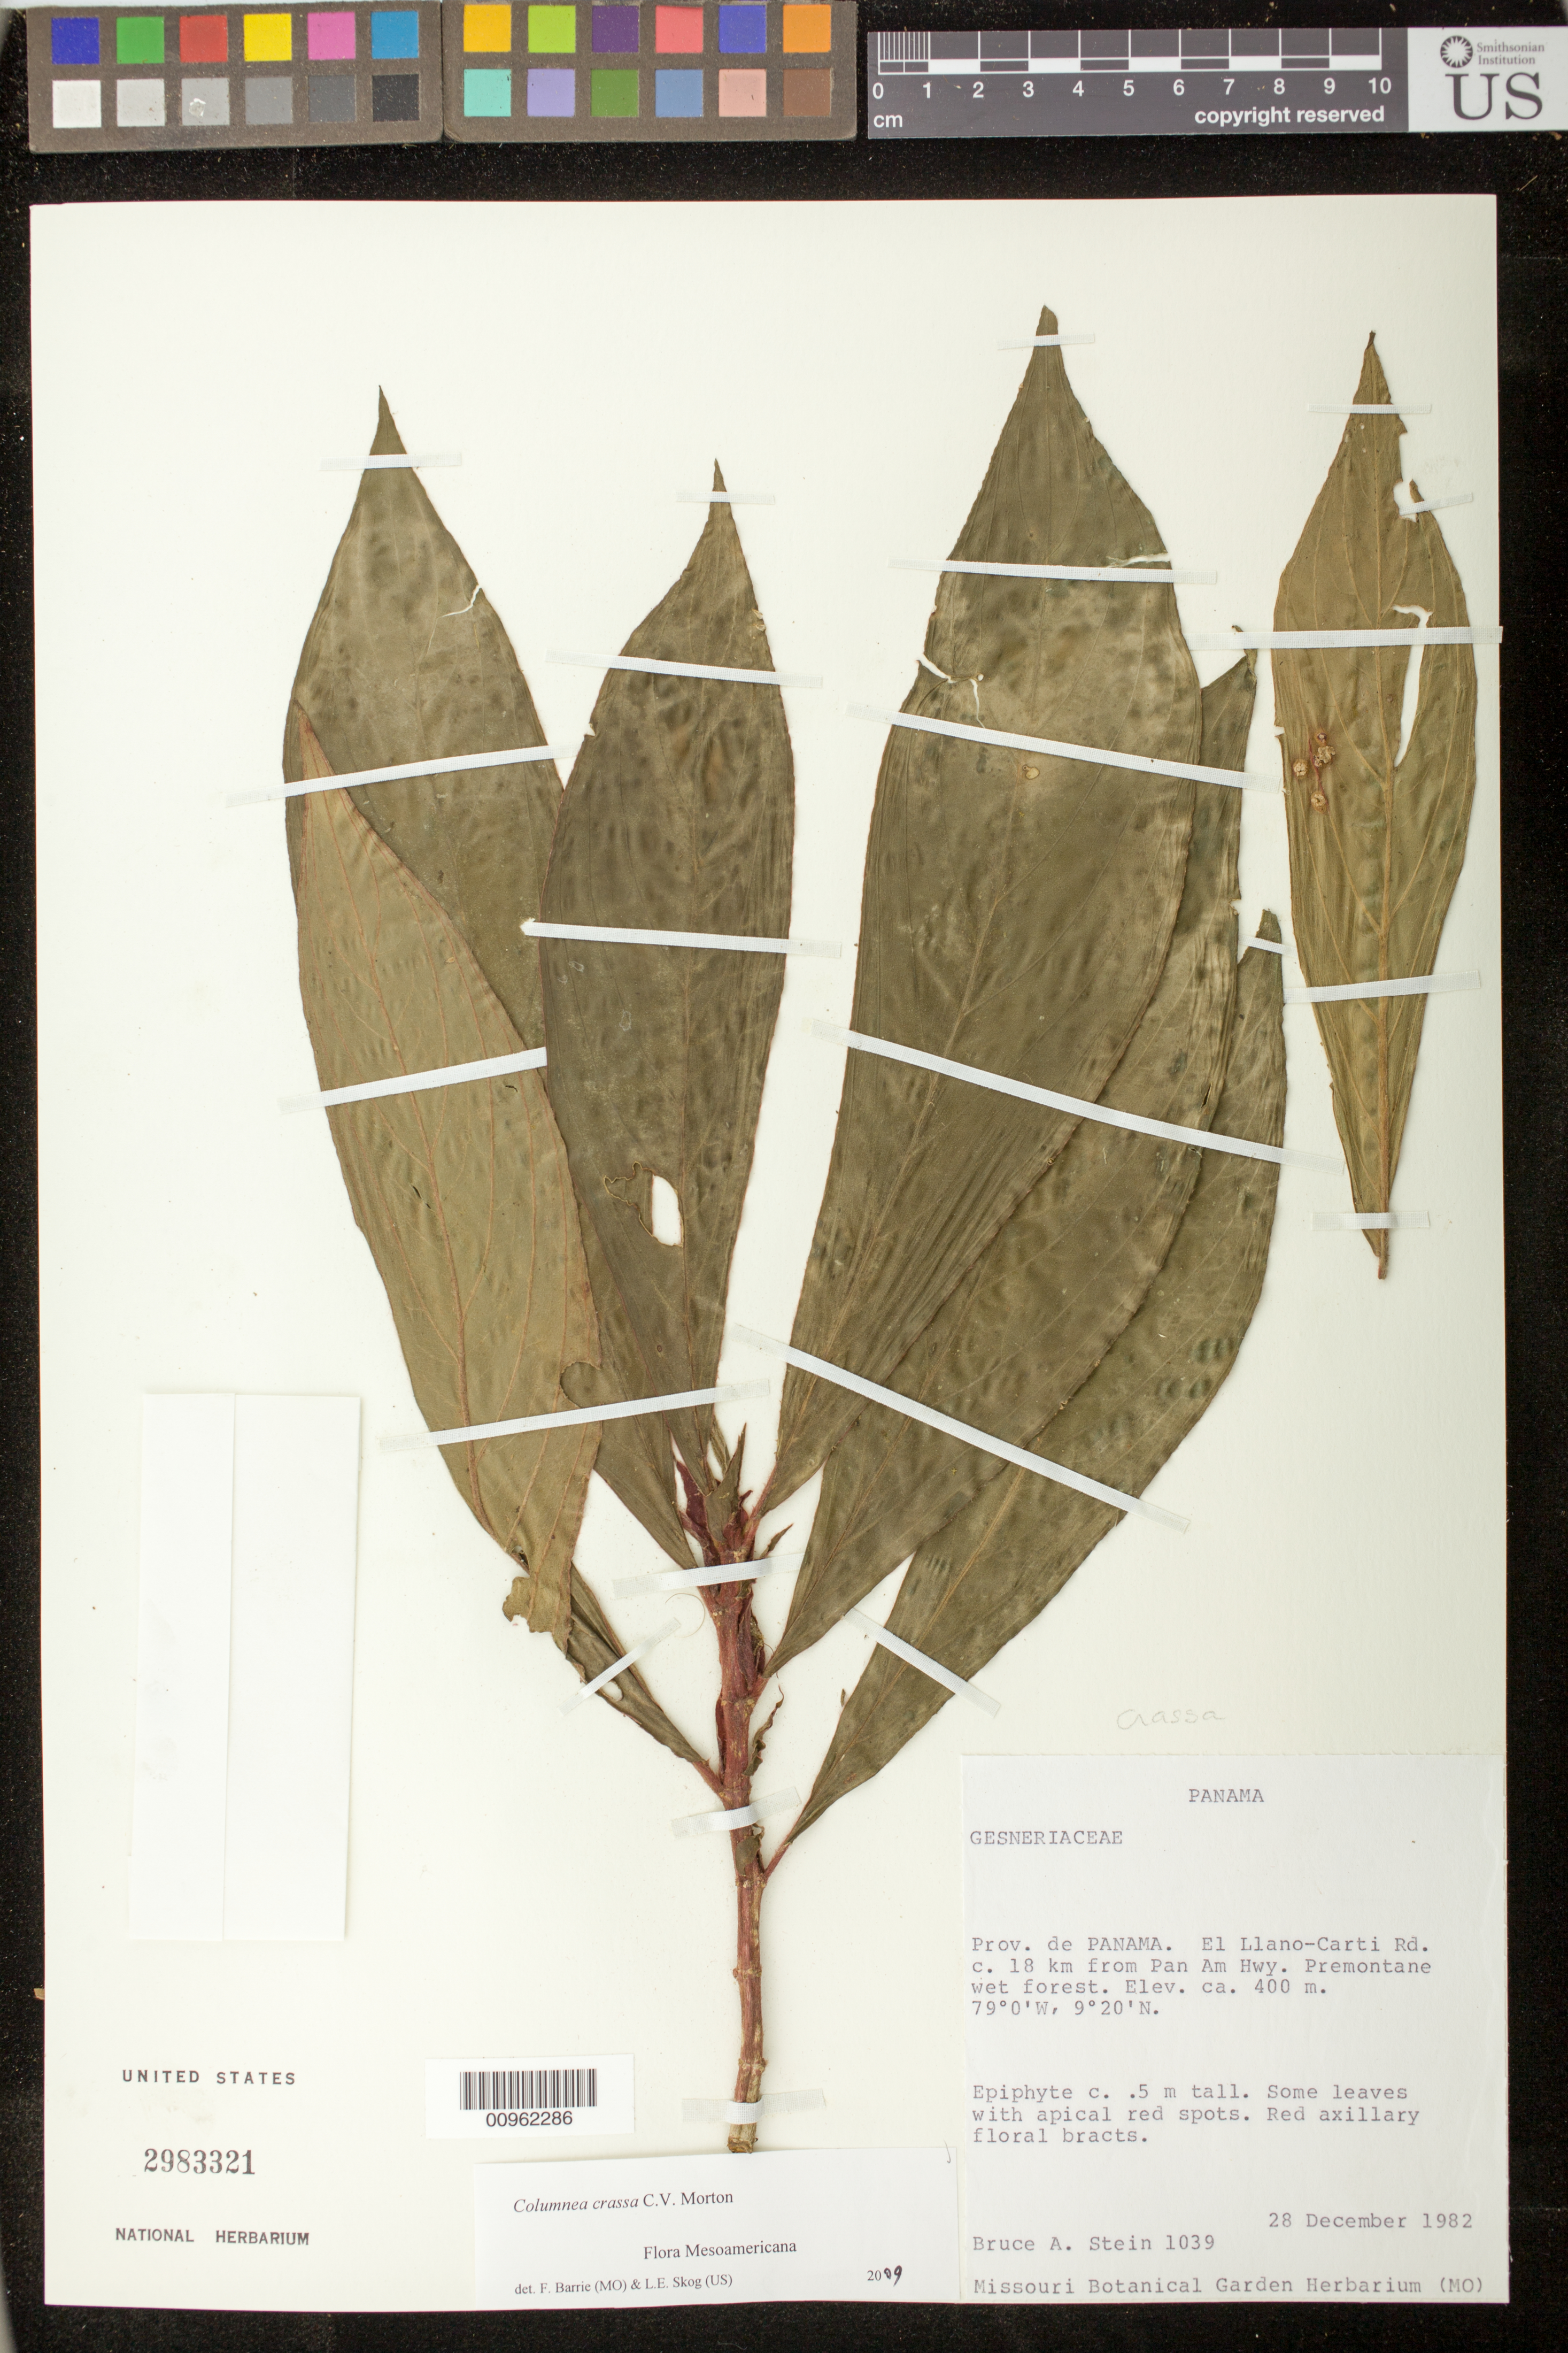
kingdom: Plantae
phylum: Tracheophyta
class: Magnoliopsida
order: Lamiales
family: Gesneriaceae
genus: Columnea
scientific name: Columnea crassa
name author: C.V. Morton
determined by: Skog, Laurence E.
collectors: B. A. Stein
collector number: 1039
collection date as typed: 28 Dec 1982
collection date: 1982-12-28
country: Panama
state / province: Panamá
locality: El Llano-Carti Rd. c. 18 km from Pan Am Hwy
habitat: Premontane wet forest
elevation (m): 400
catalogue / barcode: US 2983321